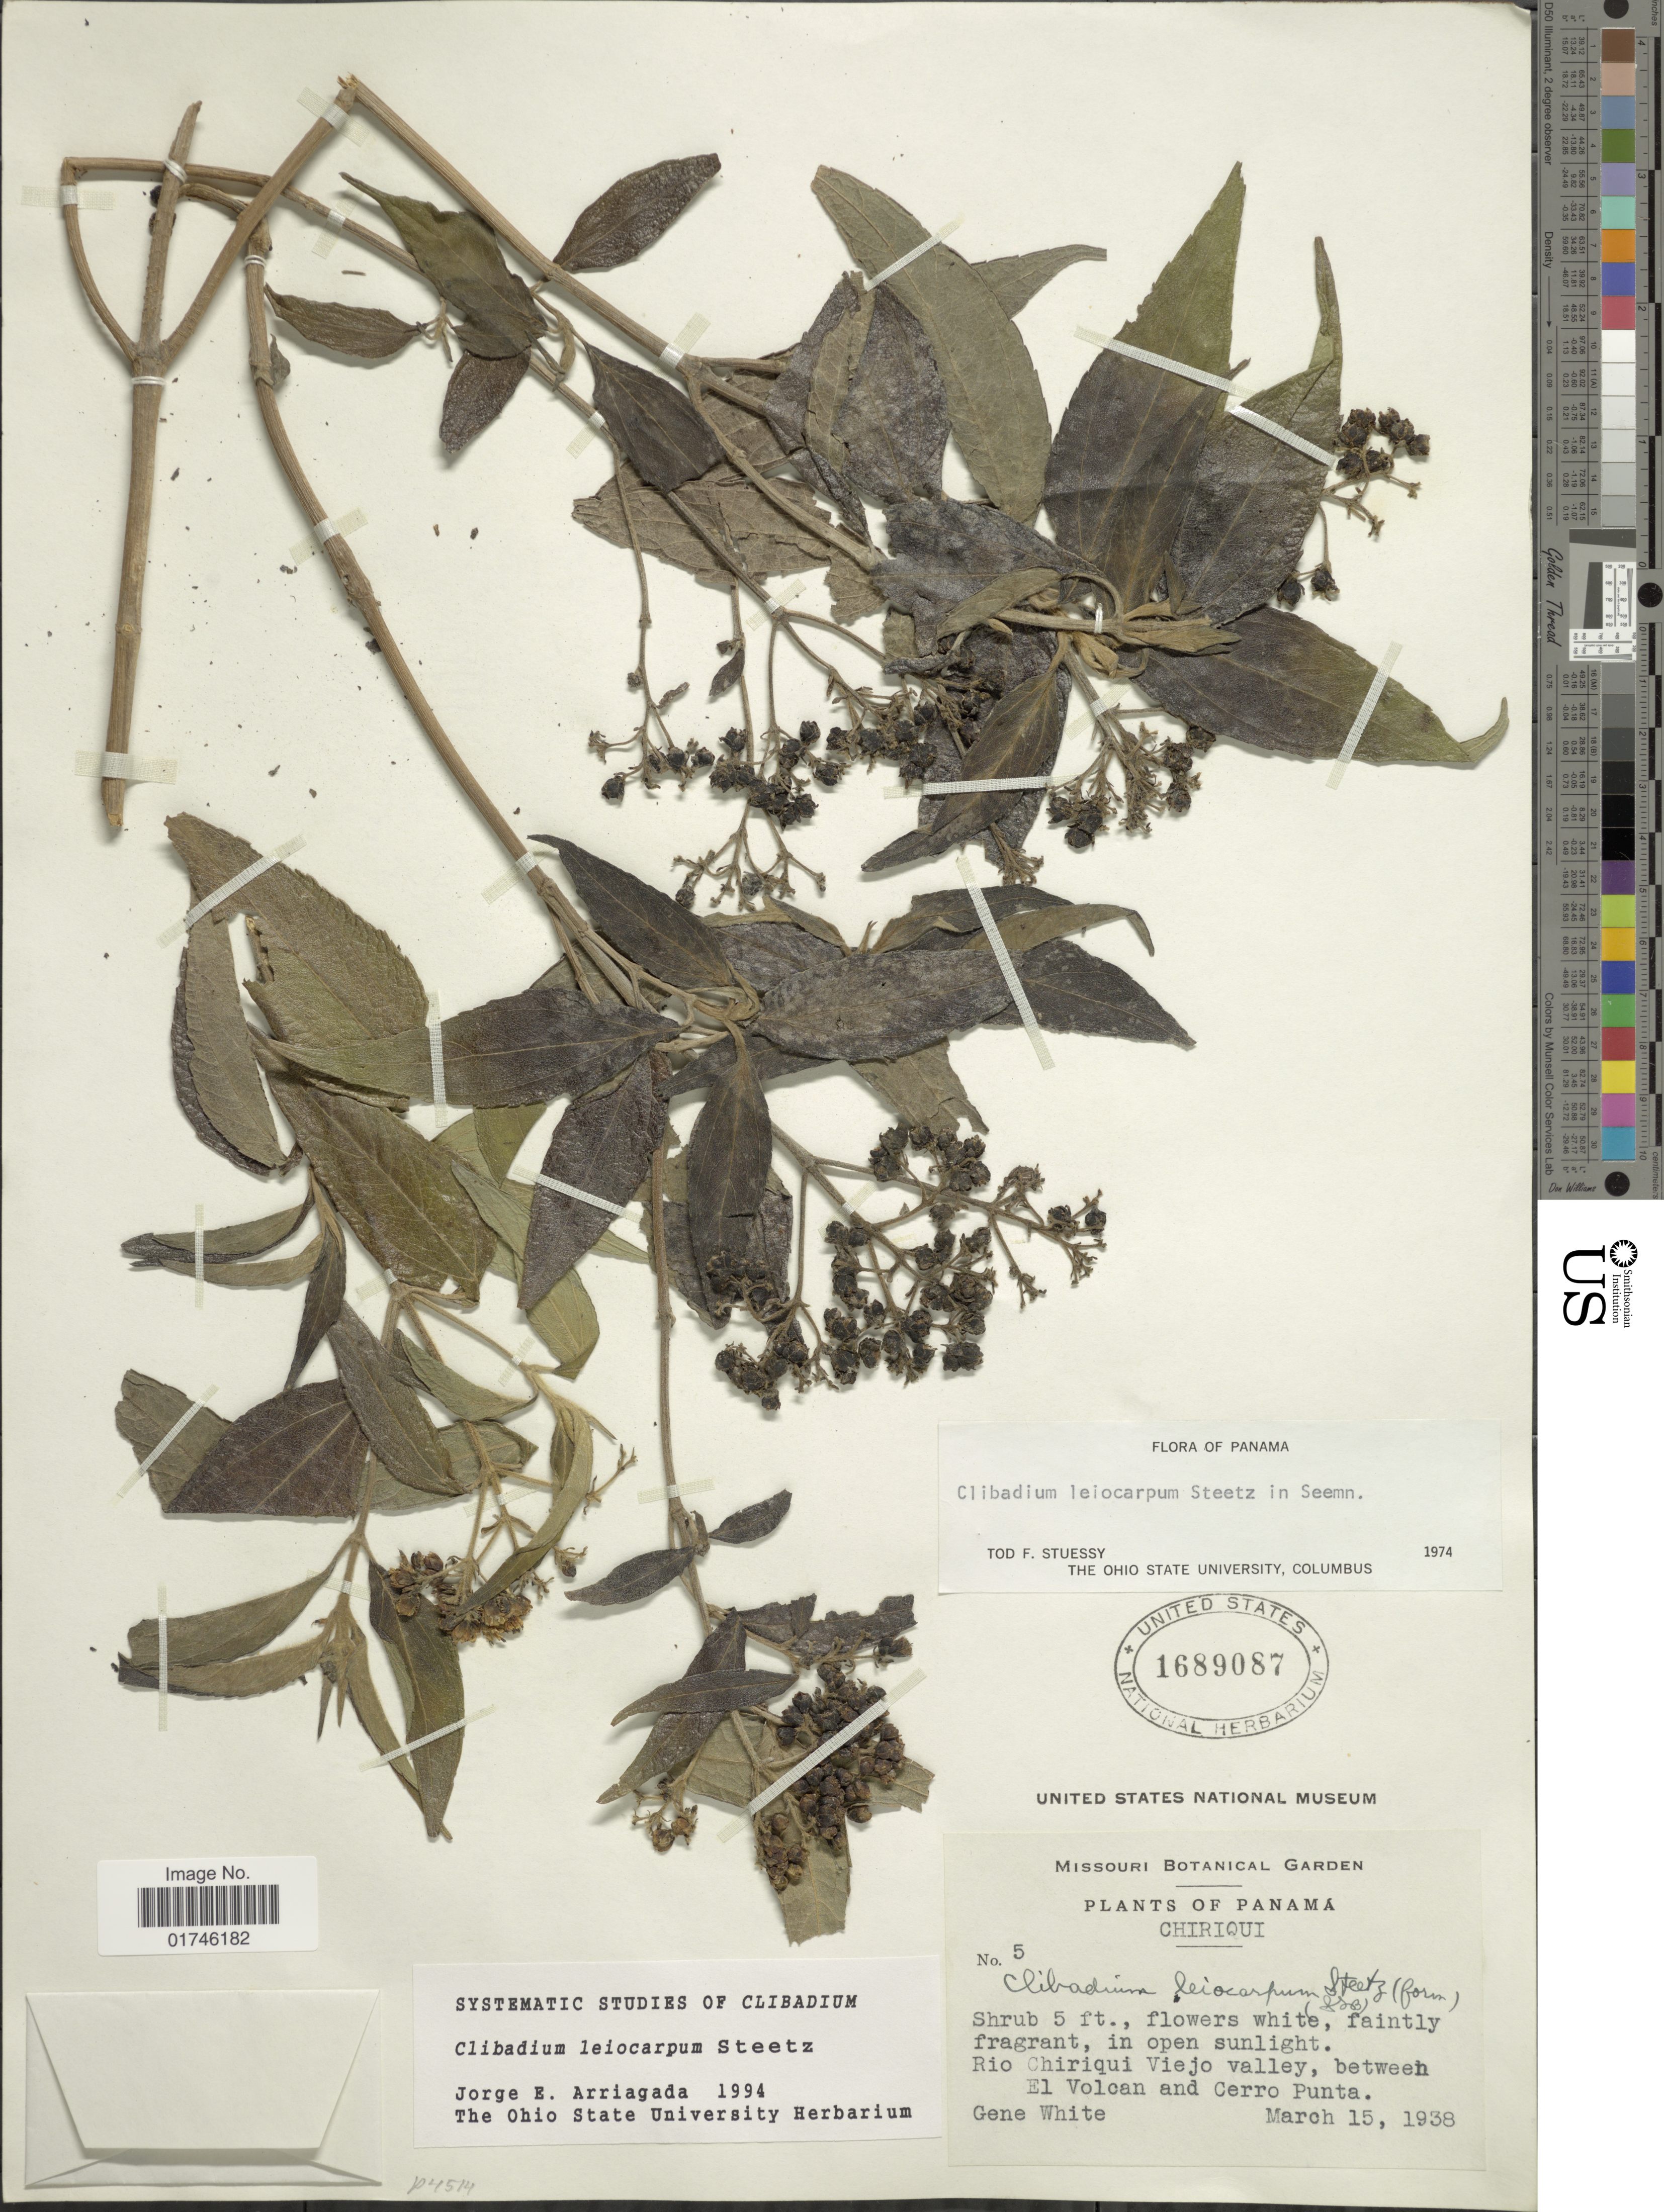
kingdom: Plantae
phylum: Tracheophyta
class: Magnoliopsida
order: Asterales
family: Asteraceae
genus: Clibadium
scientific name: Clibadium leiocarpum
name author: Steetz in Seem.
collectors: G. White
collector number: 5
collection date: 1938-03-15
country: Panama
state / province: Chiriqui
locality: Chiriqui. Rio Chiriqui Viejo valley, between El Volcan and Cerro Punta.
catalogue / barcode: US 1689087